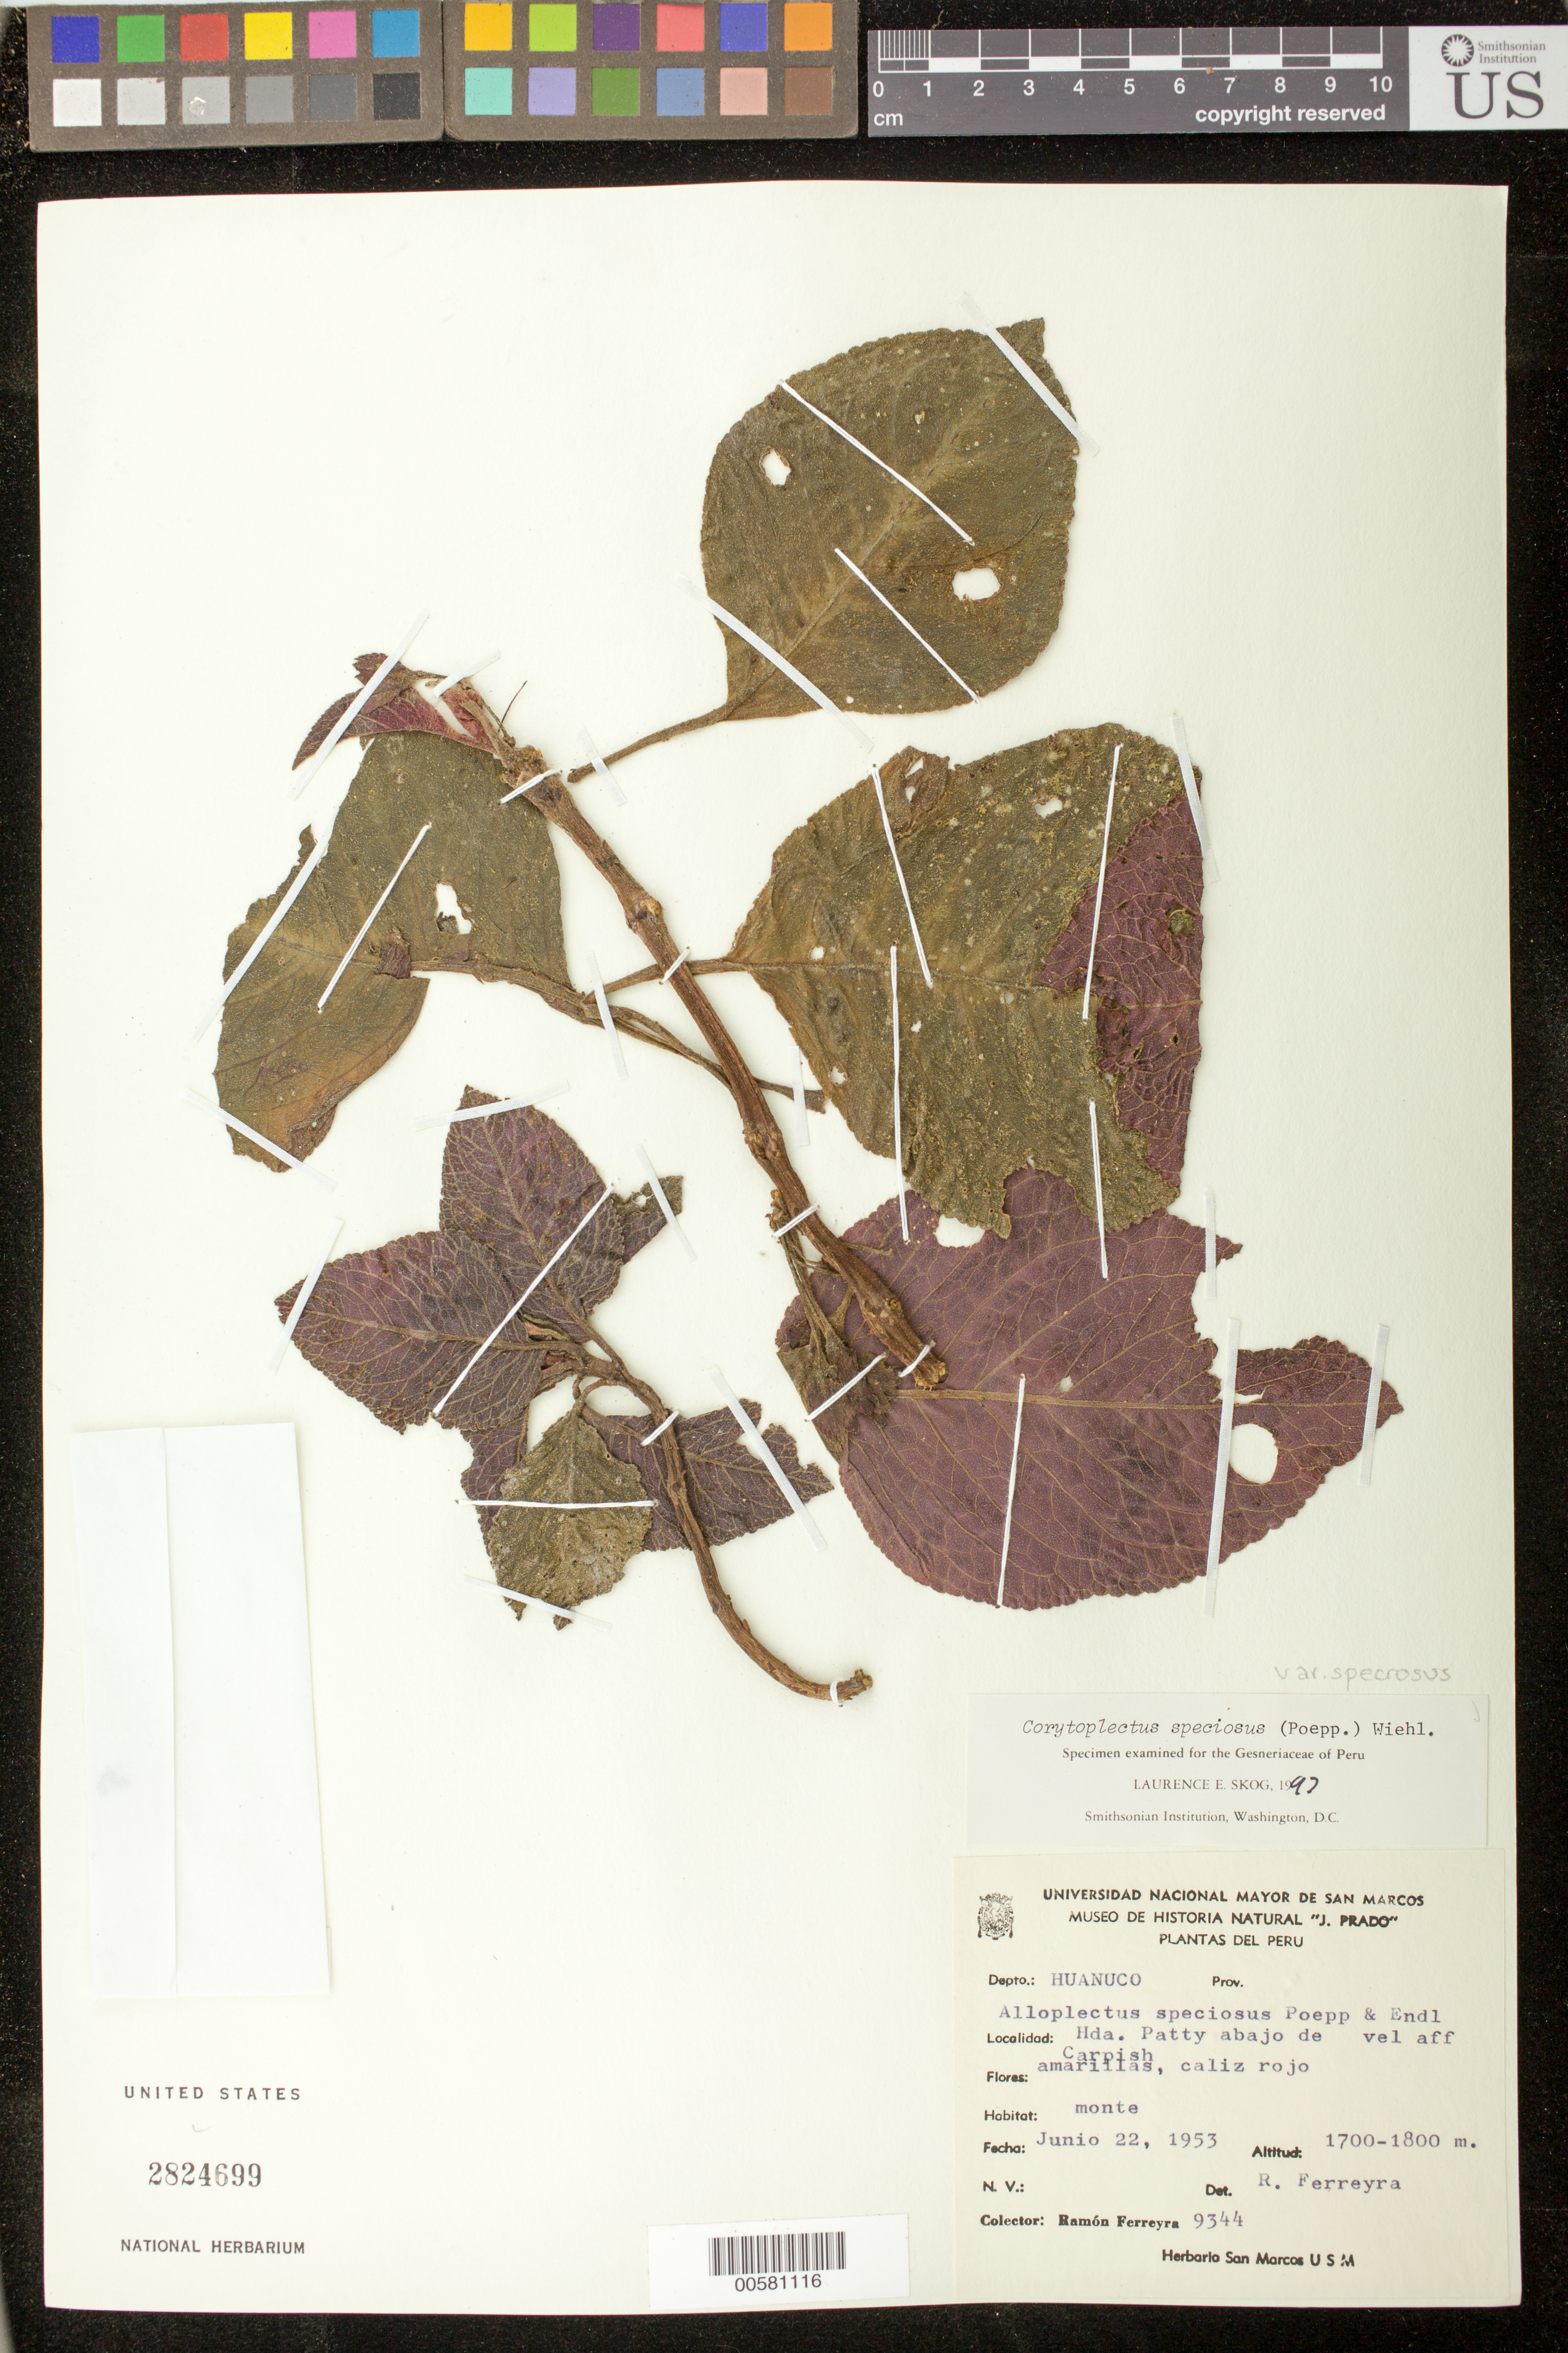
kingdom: Plantae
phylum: Tracheophyta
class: Magnoliopsida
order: Lamiales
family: Gesneriaceae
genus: Corytoplectus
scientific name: Corytoplectus speciosus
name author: (Poepp.) Wiehler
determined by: Skog, Laurence E.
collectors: R. A. Ferreyra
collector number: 9344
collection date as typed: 22 Jun 1953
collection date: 1953-06-22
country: Peru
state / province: Huánuco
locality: Hda. Patty abajo de Carpish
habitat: Monte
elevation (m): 1700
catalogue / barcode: US 2824699